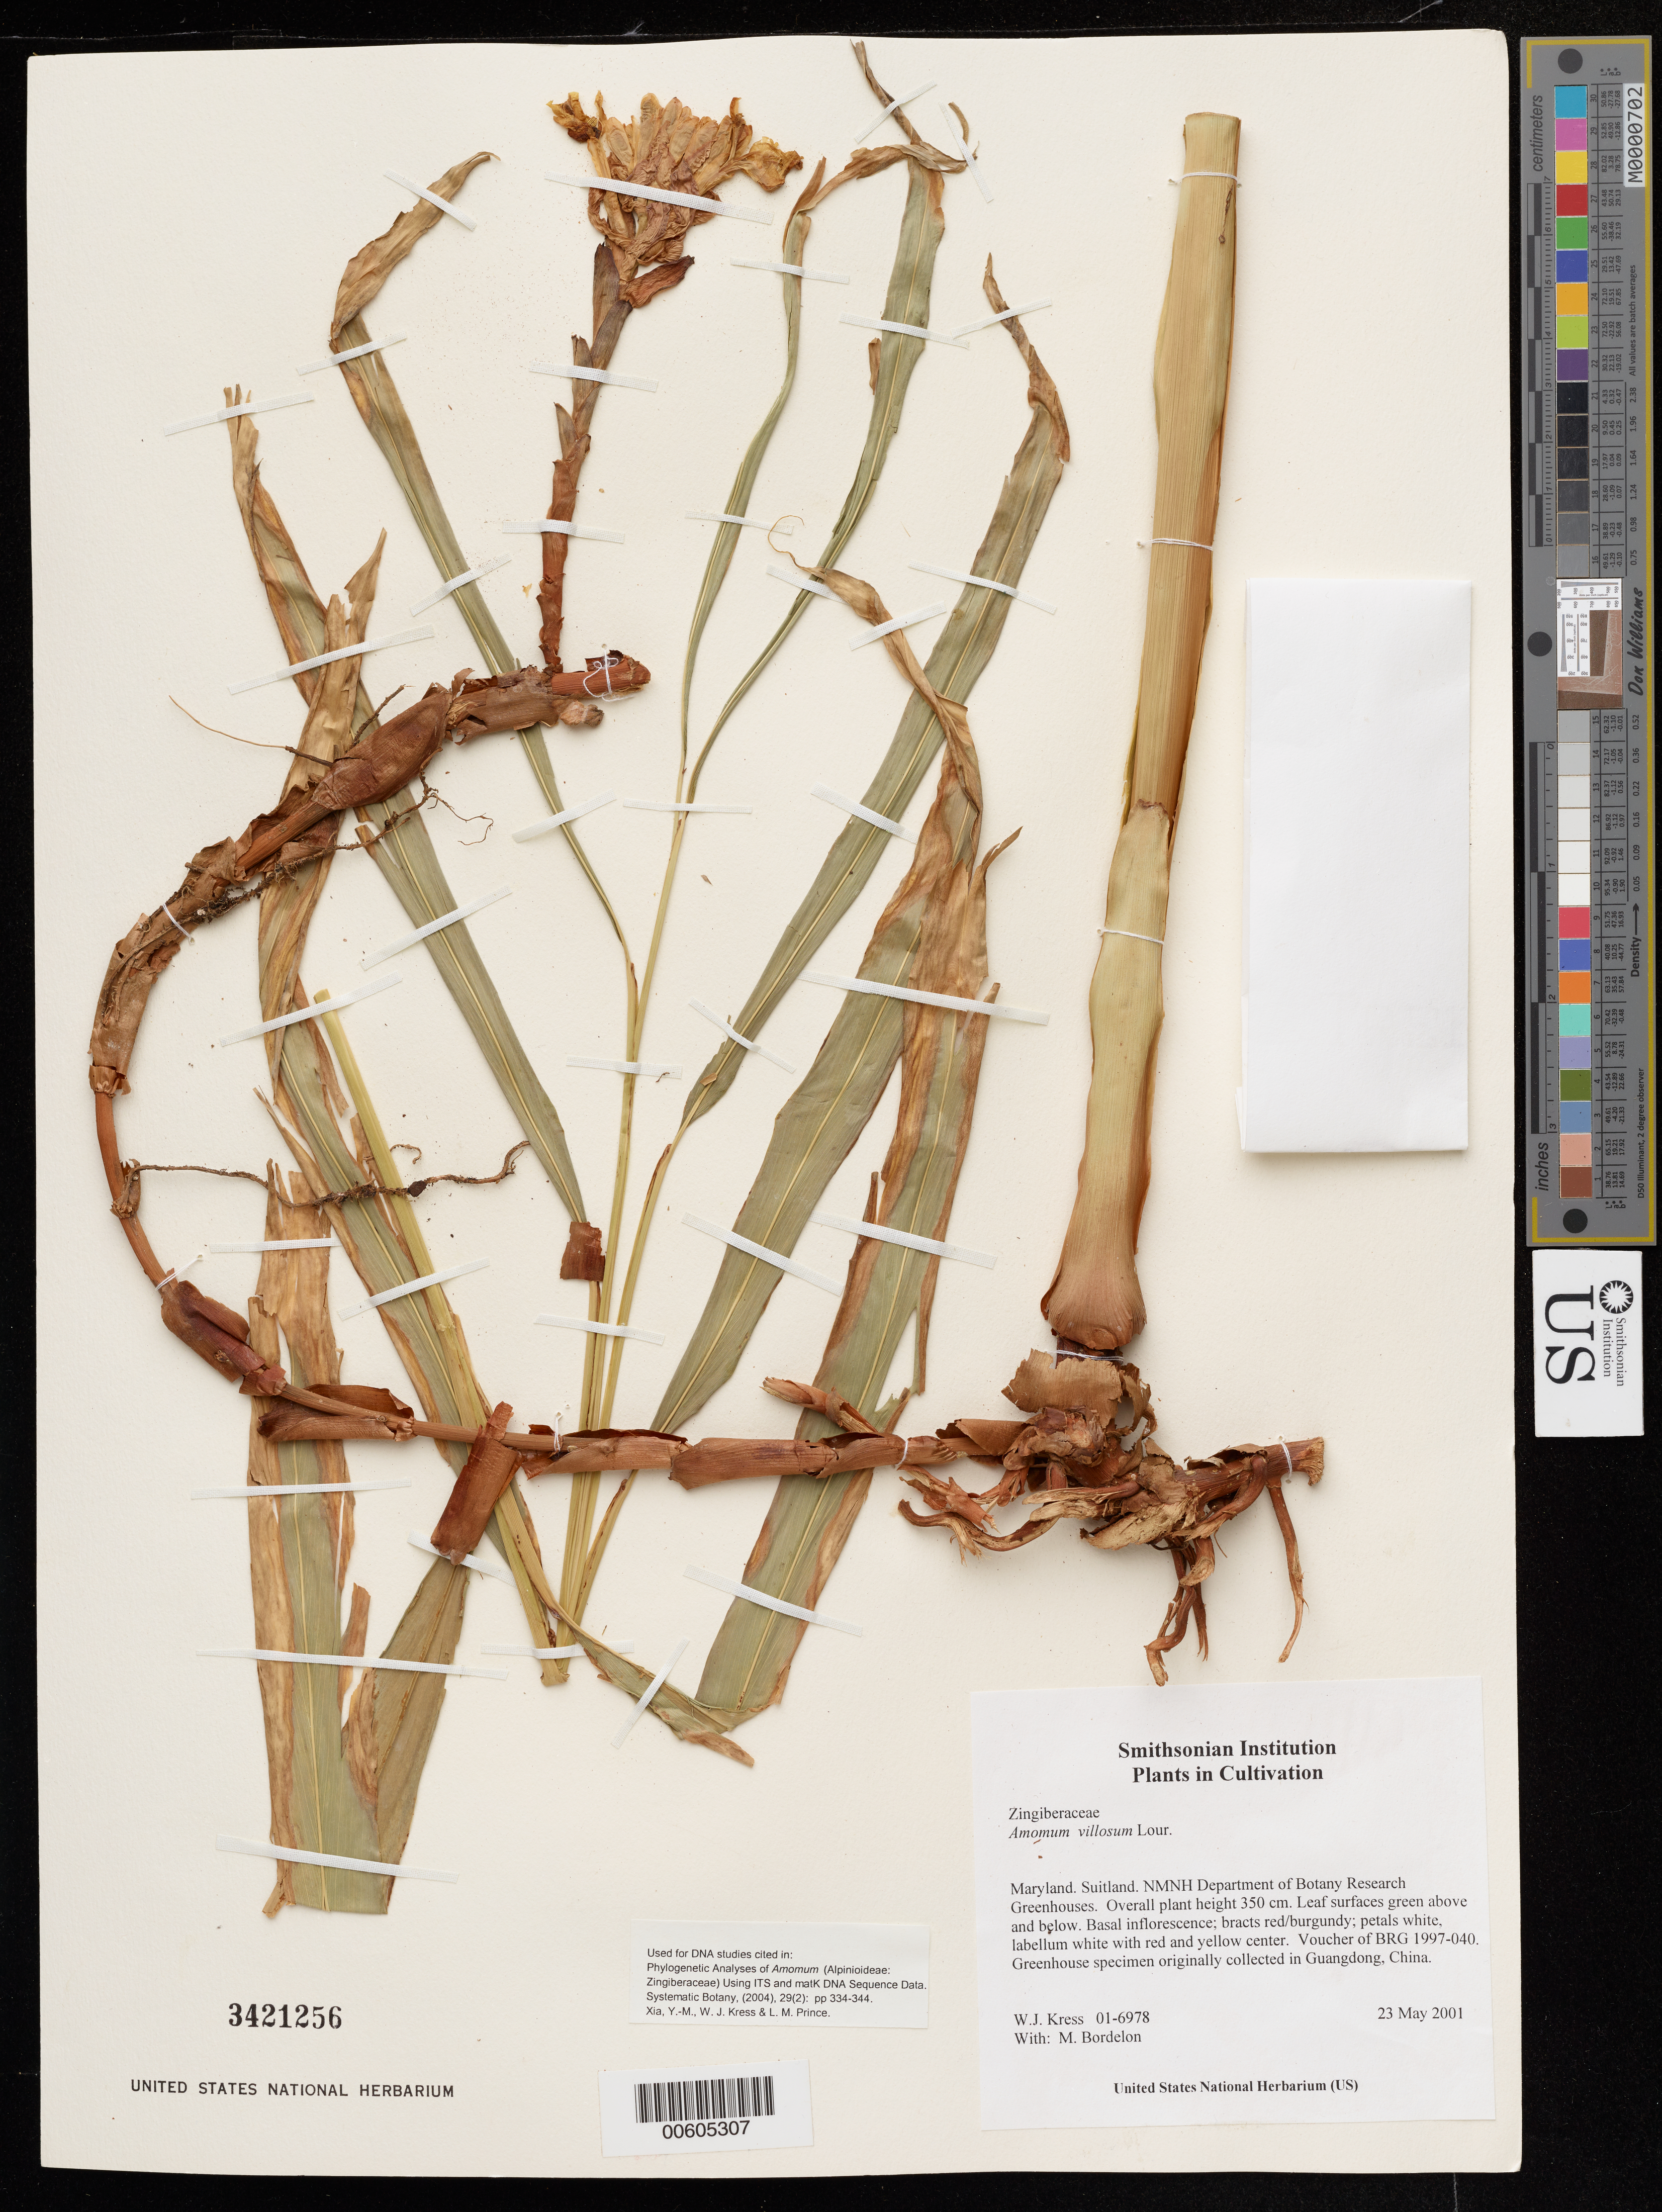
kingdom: Plantae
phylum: Tracheophyta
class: Liliopsida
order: Zingiberales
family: Zingiberaceae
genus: Amomum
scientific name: Amomum villosum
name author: Lour.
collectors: W. J. Kress & M. Bordelon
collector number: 01-6978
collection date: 2001-05-23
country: United States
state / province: Maryland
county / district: Prince George's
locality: NMNH Botany Research Greenhouses. Suitland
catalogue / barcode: US 3421256